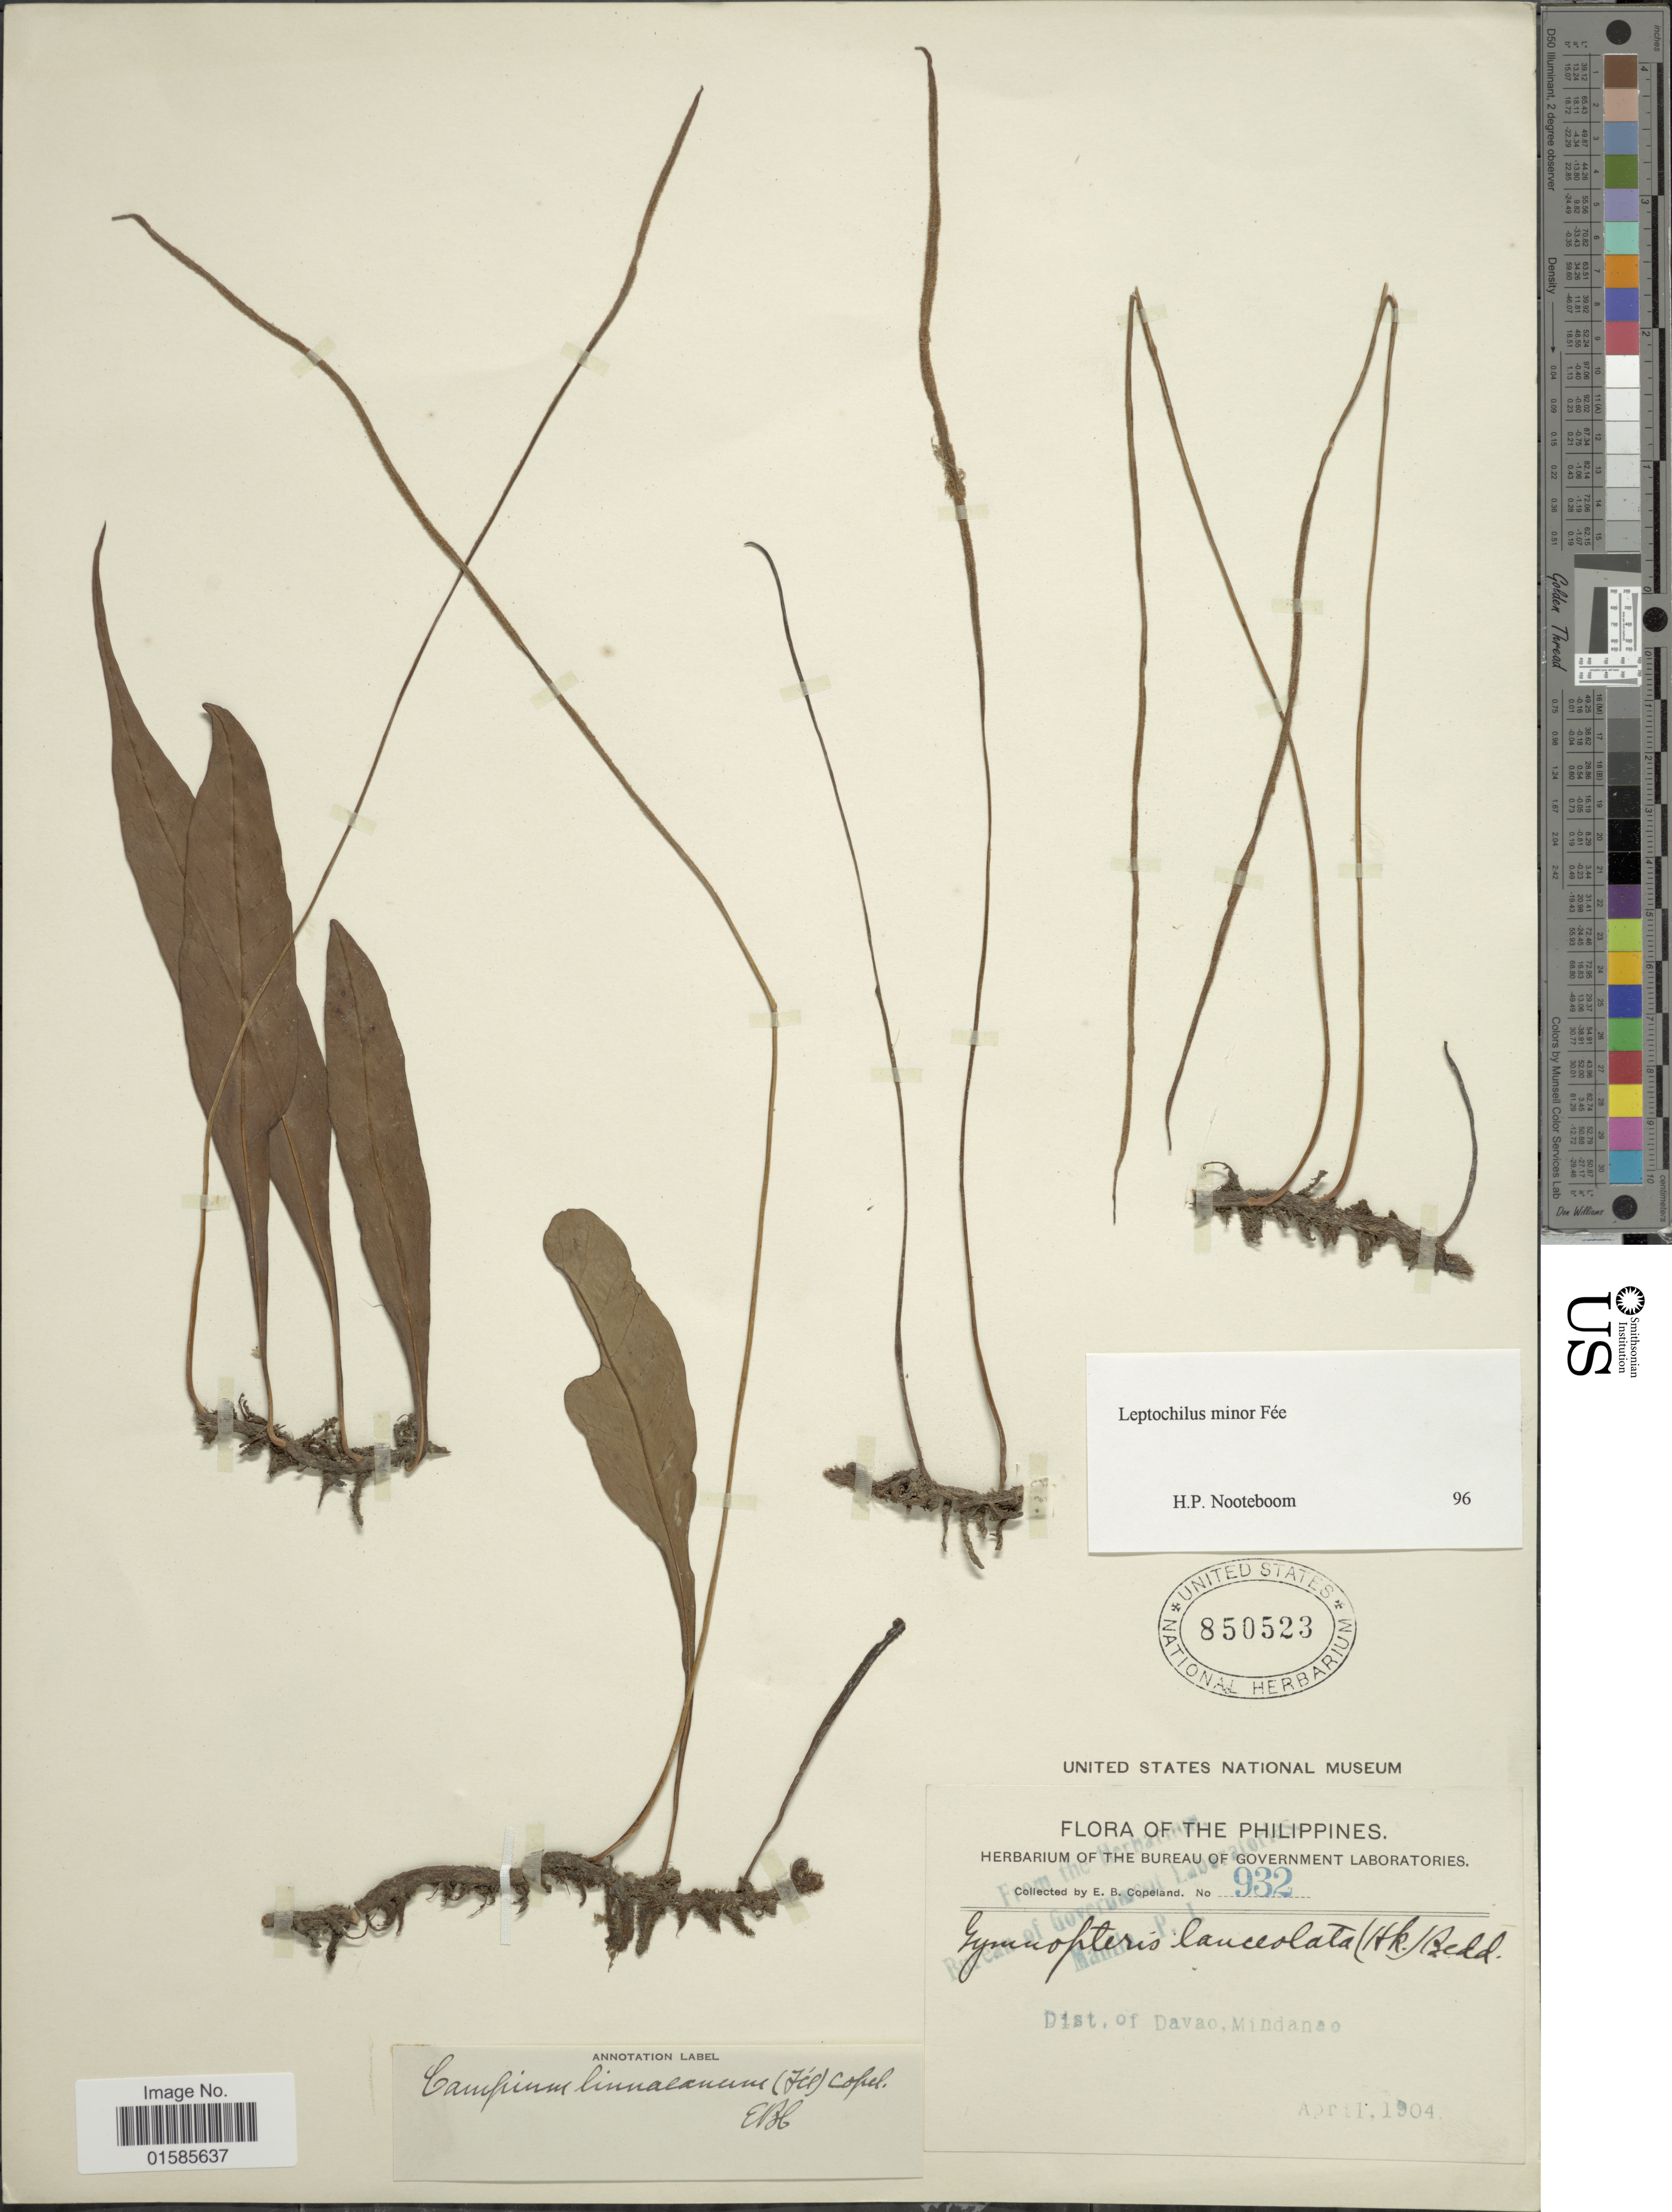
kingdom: Plantae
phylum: Tracheophyta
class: Polypodiopsida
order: Polypodiales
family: Polypodiaceae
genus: Leptochilus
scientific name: Leptochilus minor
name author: Fée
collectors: E. B. Copeland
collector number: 932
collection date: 1904-04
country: Philippines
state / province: Davao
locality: Dist. of Davao, Mindanao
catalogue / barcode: US 850523